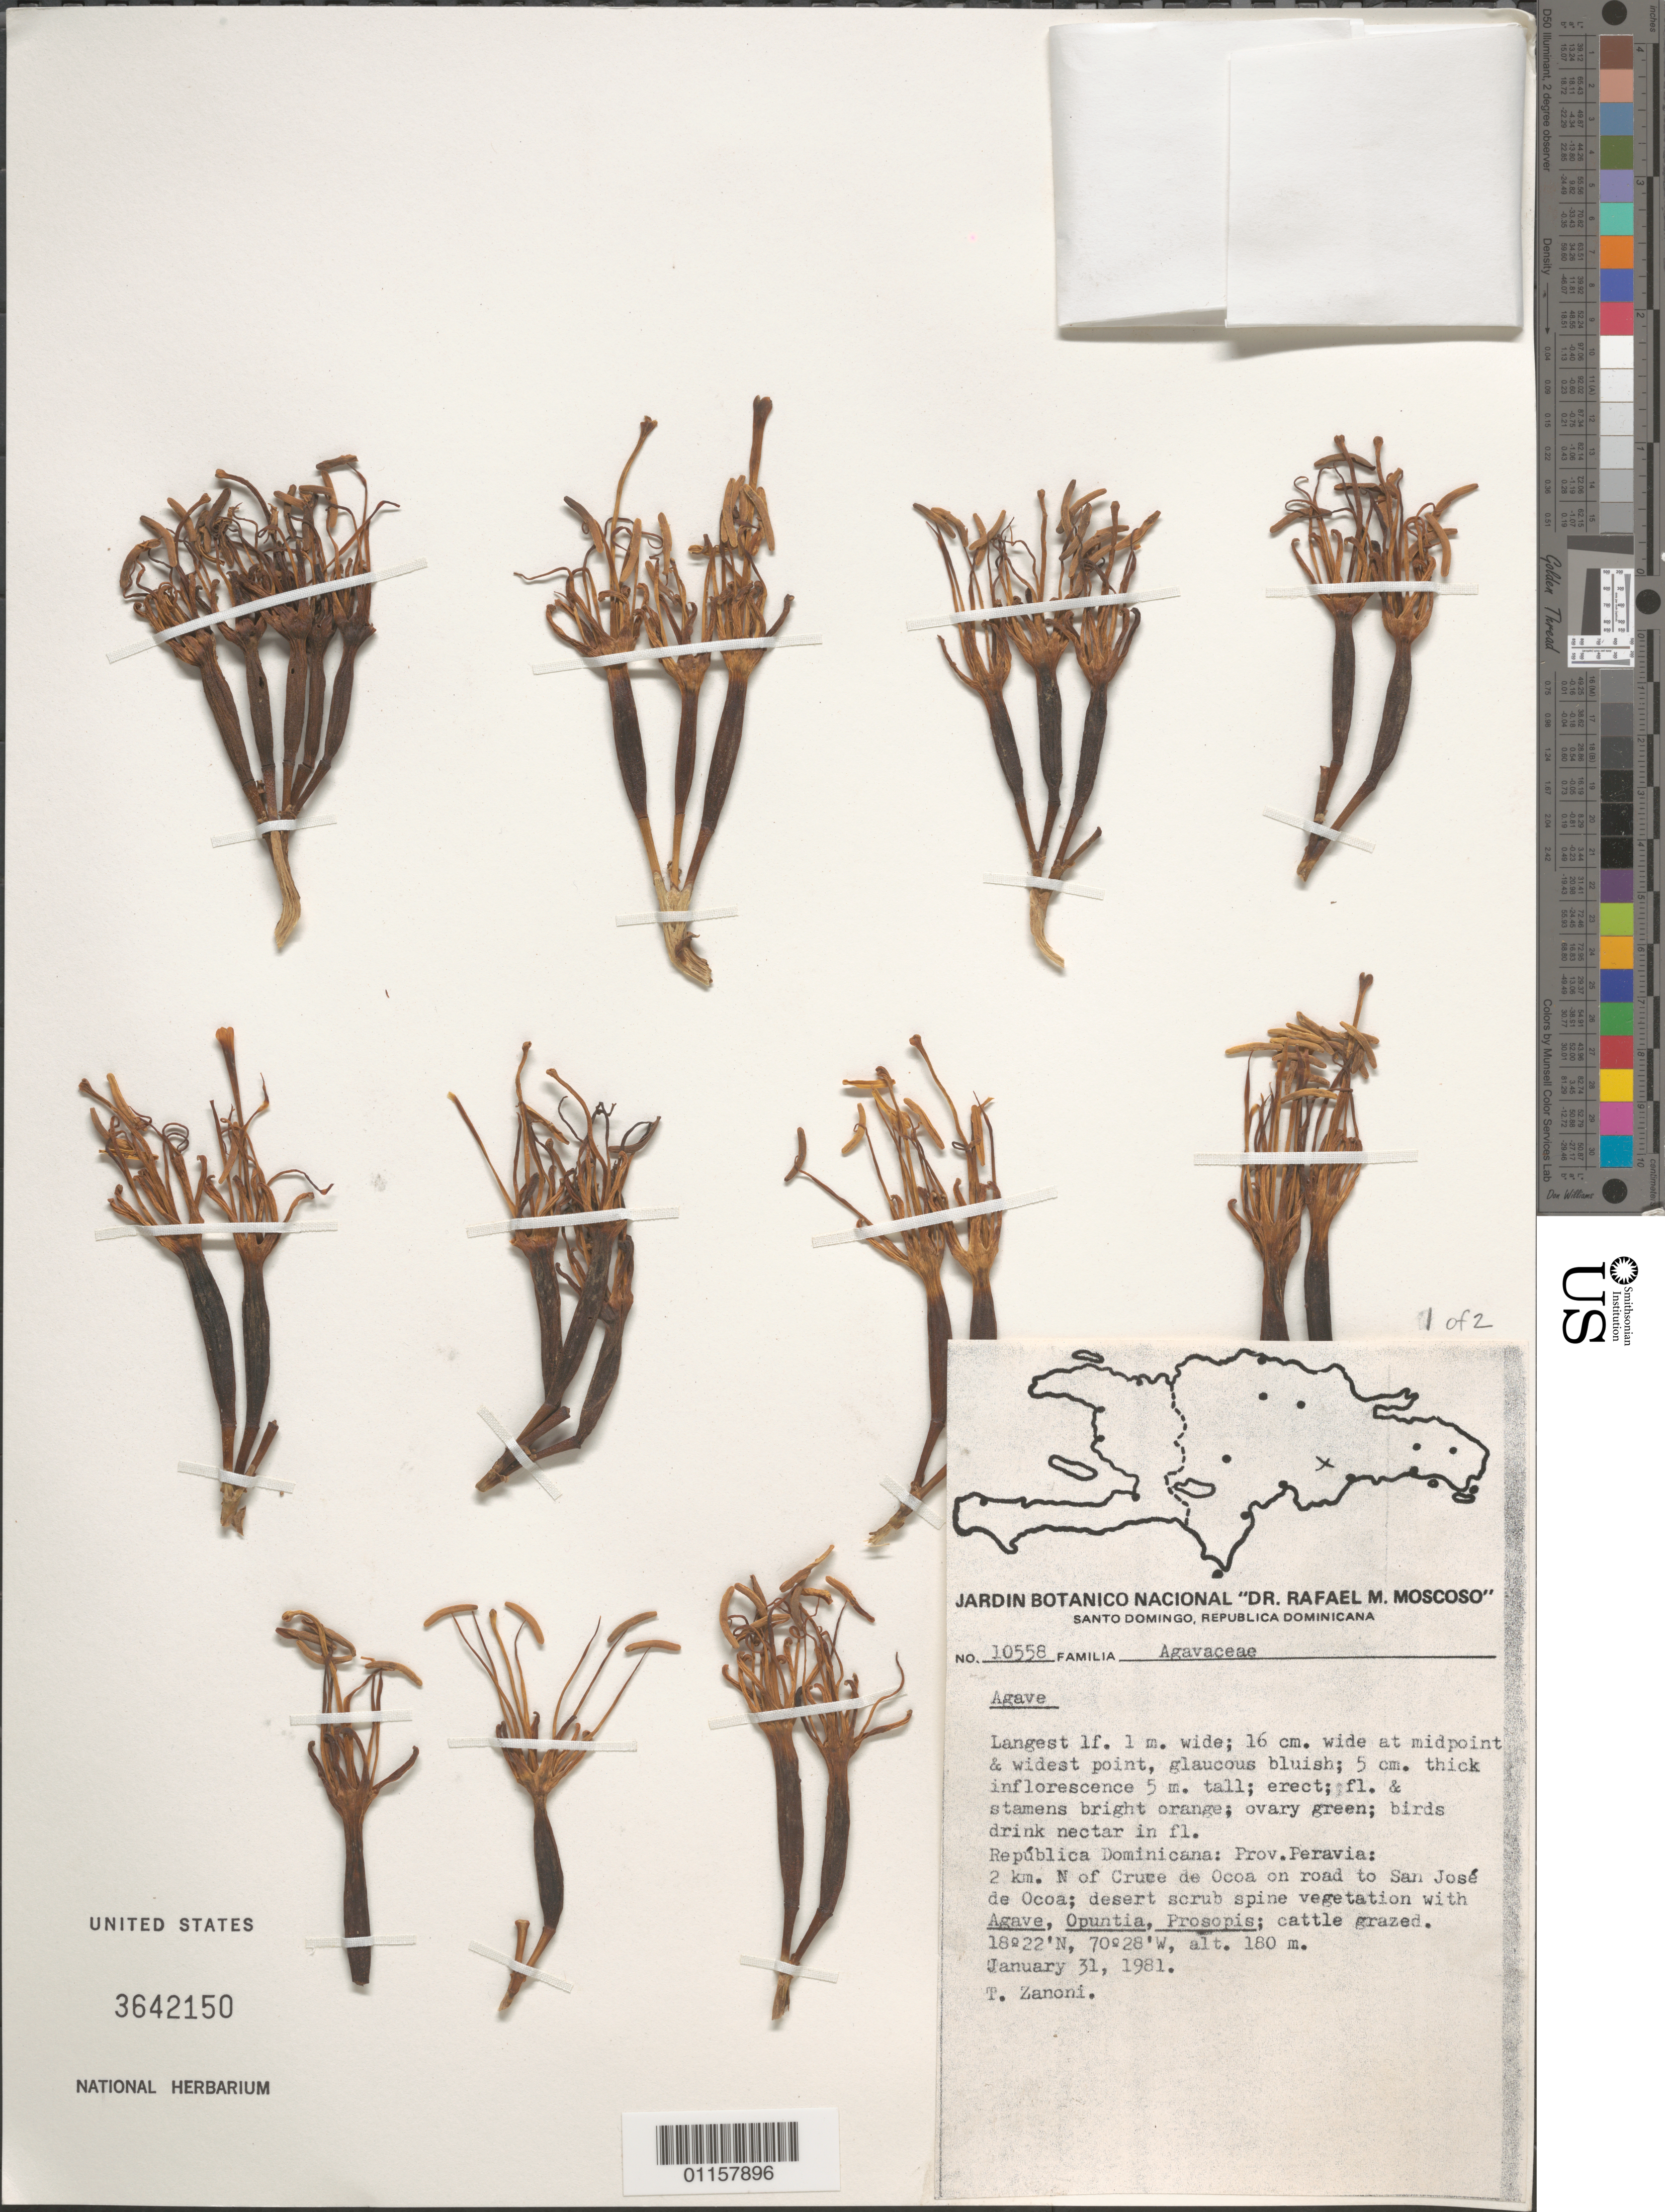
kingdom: Plantae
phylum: Tracheophyta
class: Liliopsida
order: Asparagales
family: Asparagaceae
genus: Agave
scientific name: Agave sp.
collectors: T. A. Zanoni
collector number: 10558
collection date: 1981-01-31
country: Dominican Republic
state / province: Peravia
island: Hispaniola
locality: Cruce de Ocoa; 2 km N of Cruce de Ocoa on road to San José de Ocoa.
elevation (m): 180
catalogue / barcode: US 3642150